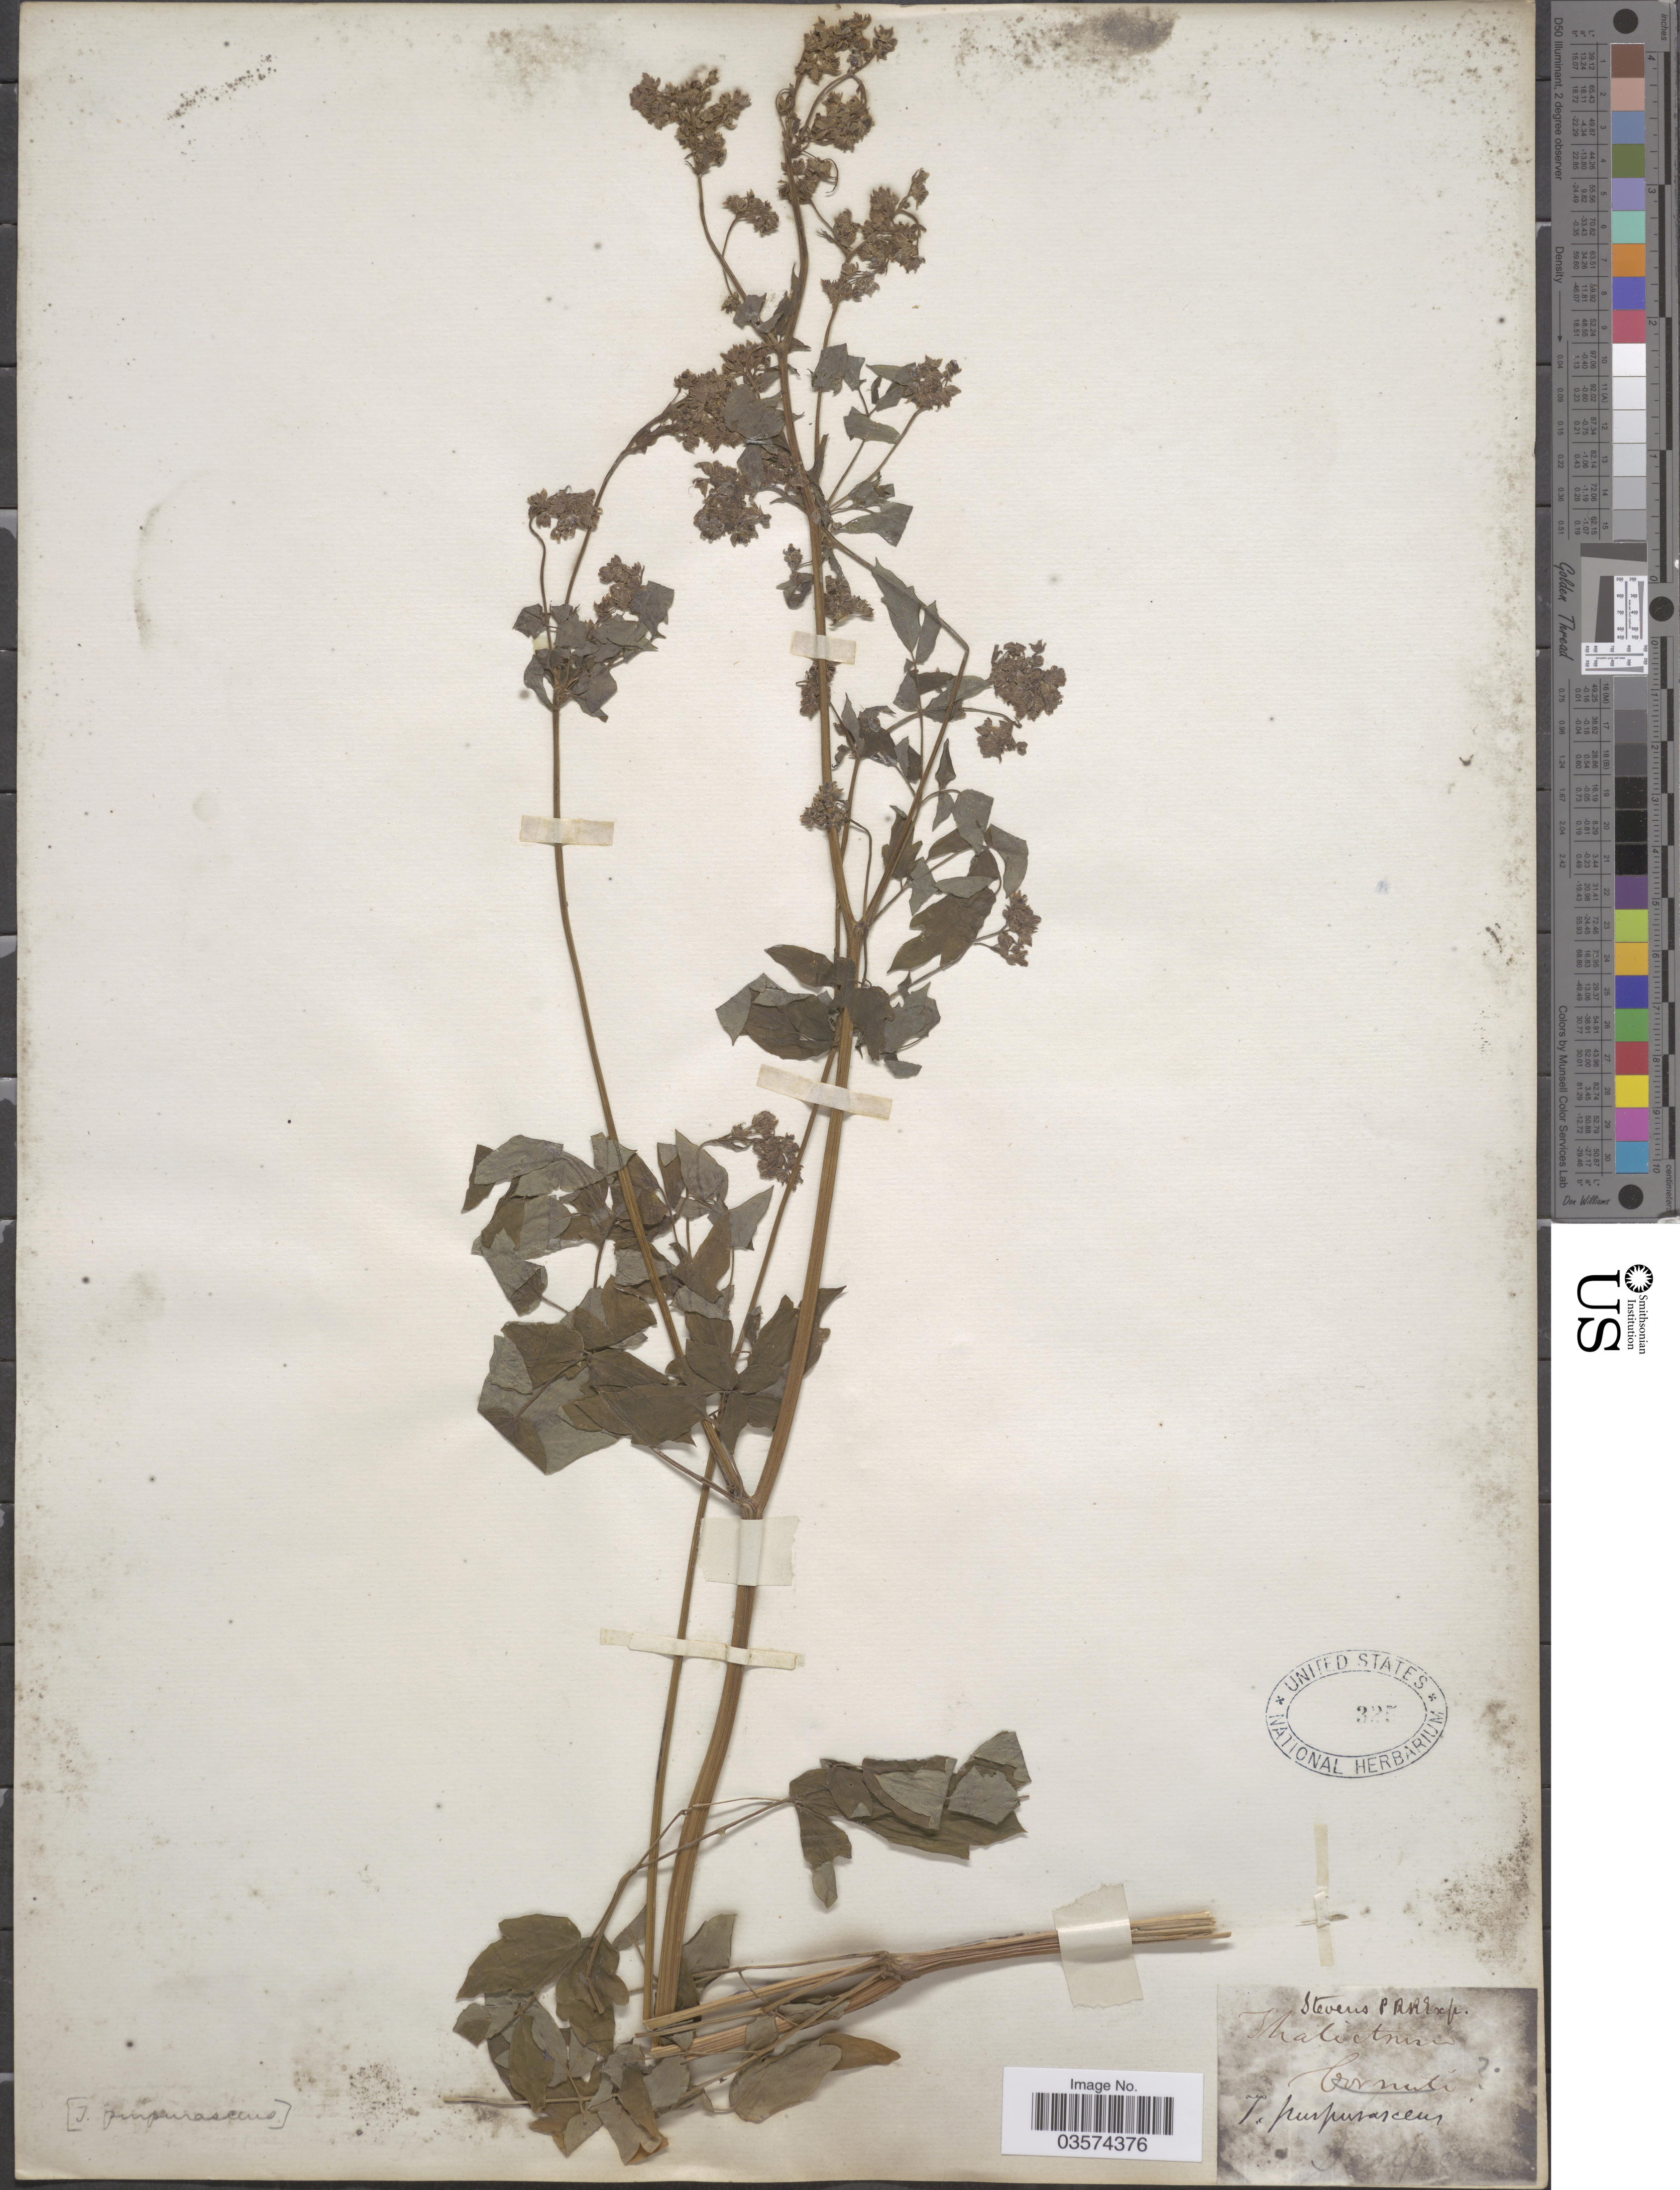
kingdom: Plantae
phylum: Tracheophyta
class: Magnoliopsida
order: Ranunculales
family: Ranunculaceae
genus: Thalictrum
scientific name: Thalictrum pubescens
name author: Pursh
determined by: Strong, Mark T., (BOT), Smithsonian Institution - National Museum of Natural History (UNITED STATES)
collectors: Stevens Pacific Railroad Survey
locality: Stratford [interpreted].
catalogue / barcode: US 325